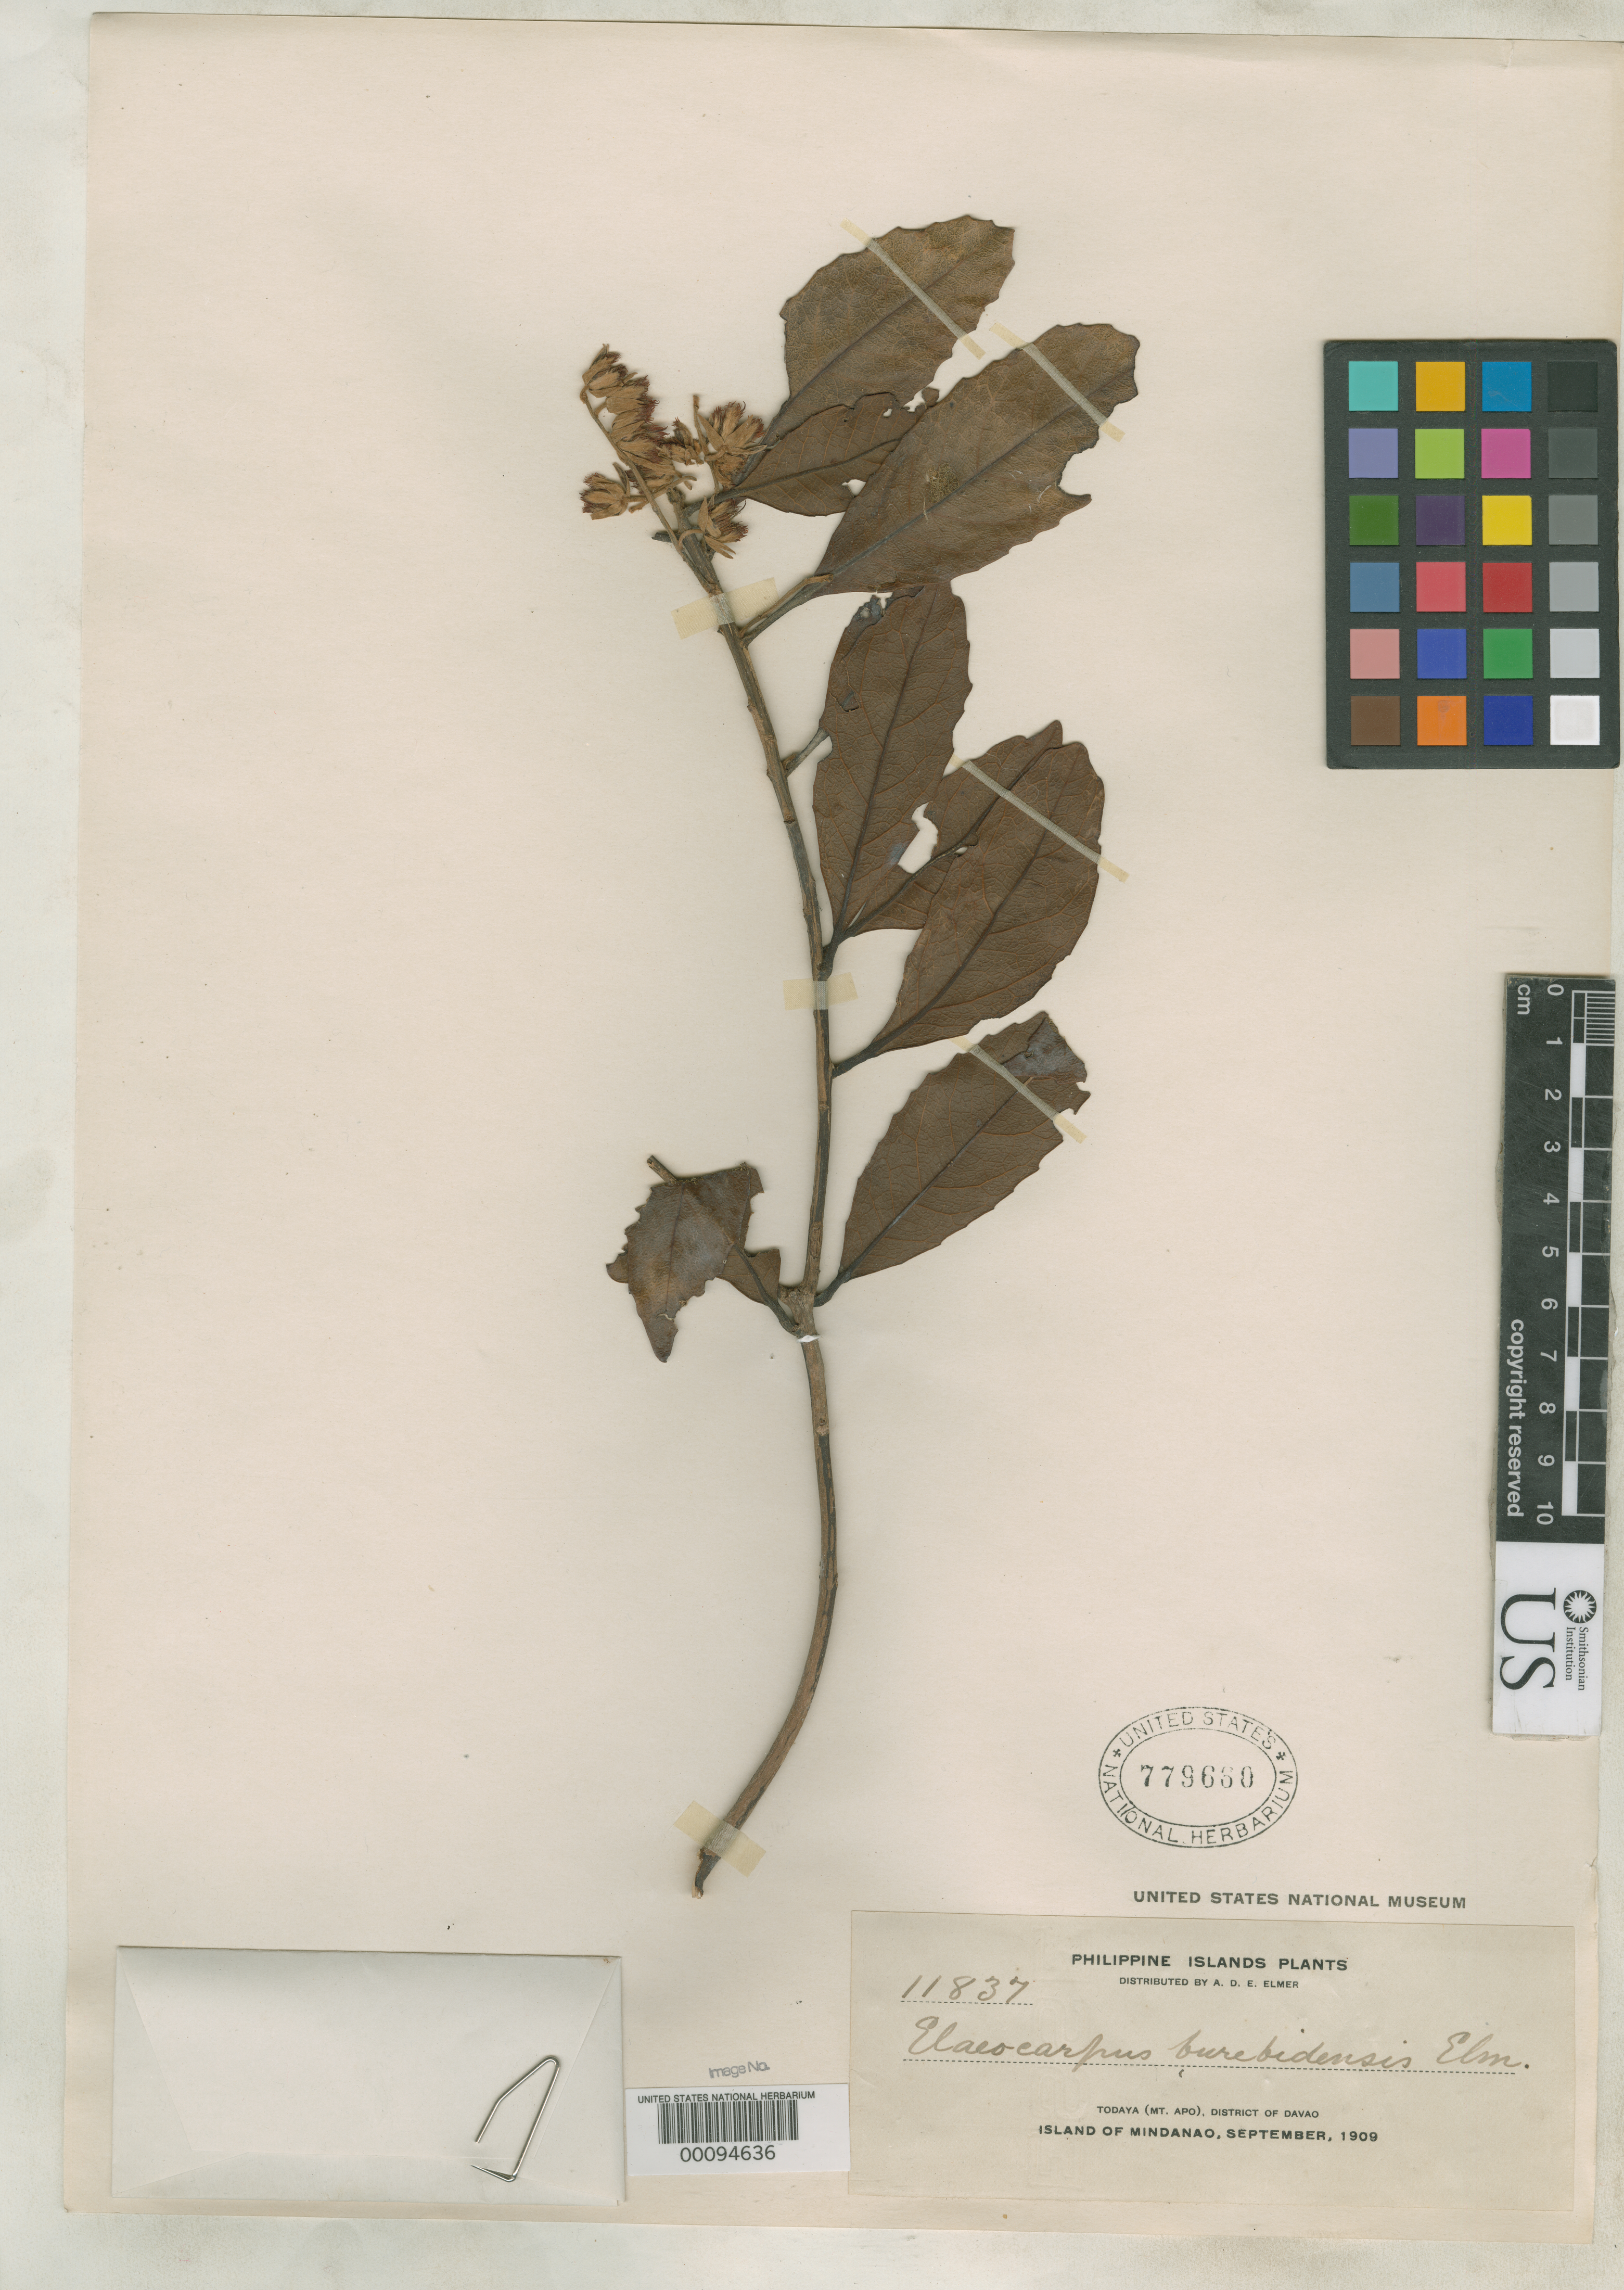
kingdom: Plantae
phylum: Tracheophyta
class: Magnoliopsida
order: Oxalidales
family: Elaeocarpaceae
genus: Elaeocarpus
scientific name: Elaeocarpus burebidensis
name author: Elmer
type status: Isotype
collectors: A. D. E. Elmer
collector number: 11837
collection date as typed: Sep 1909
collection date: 1909-09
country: Philippines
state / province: Davao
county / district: Davao del Sur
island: Mindanao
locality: Todaya (Mt. Apo).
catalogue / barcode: US 779660